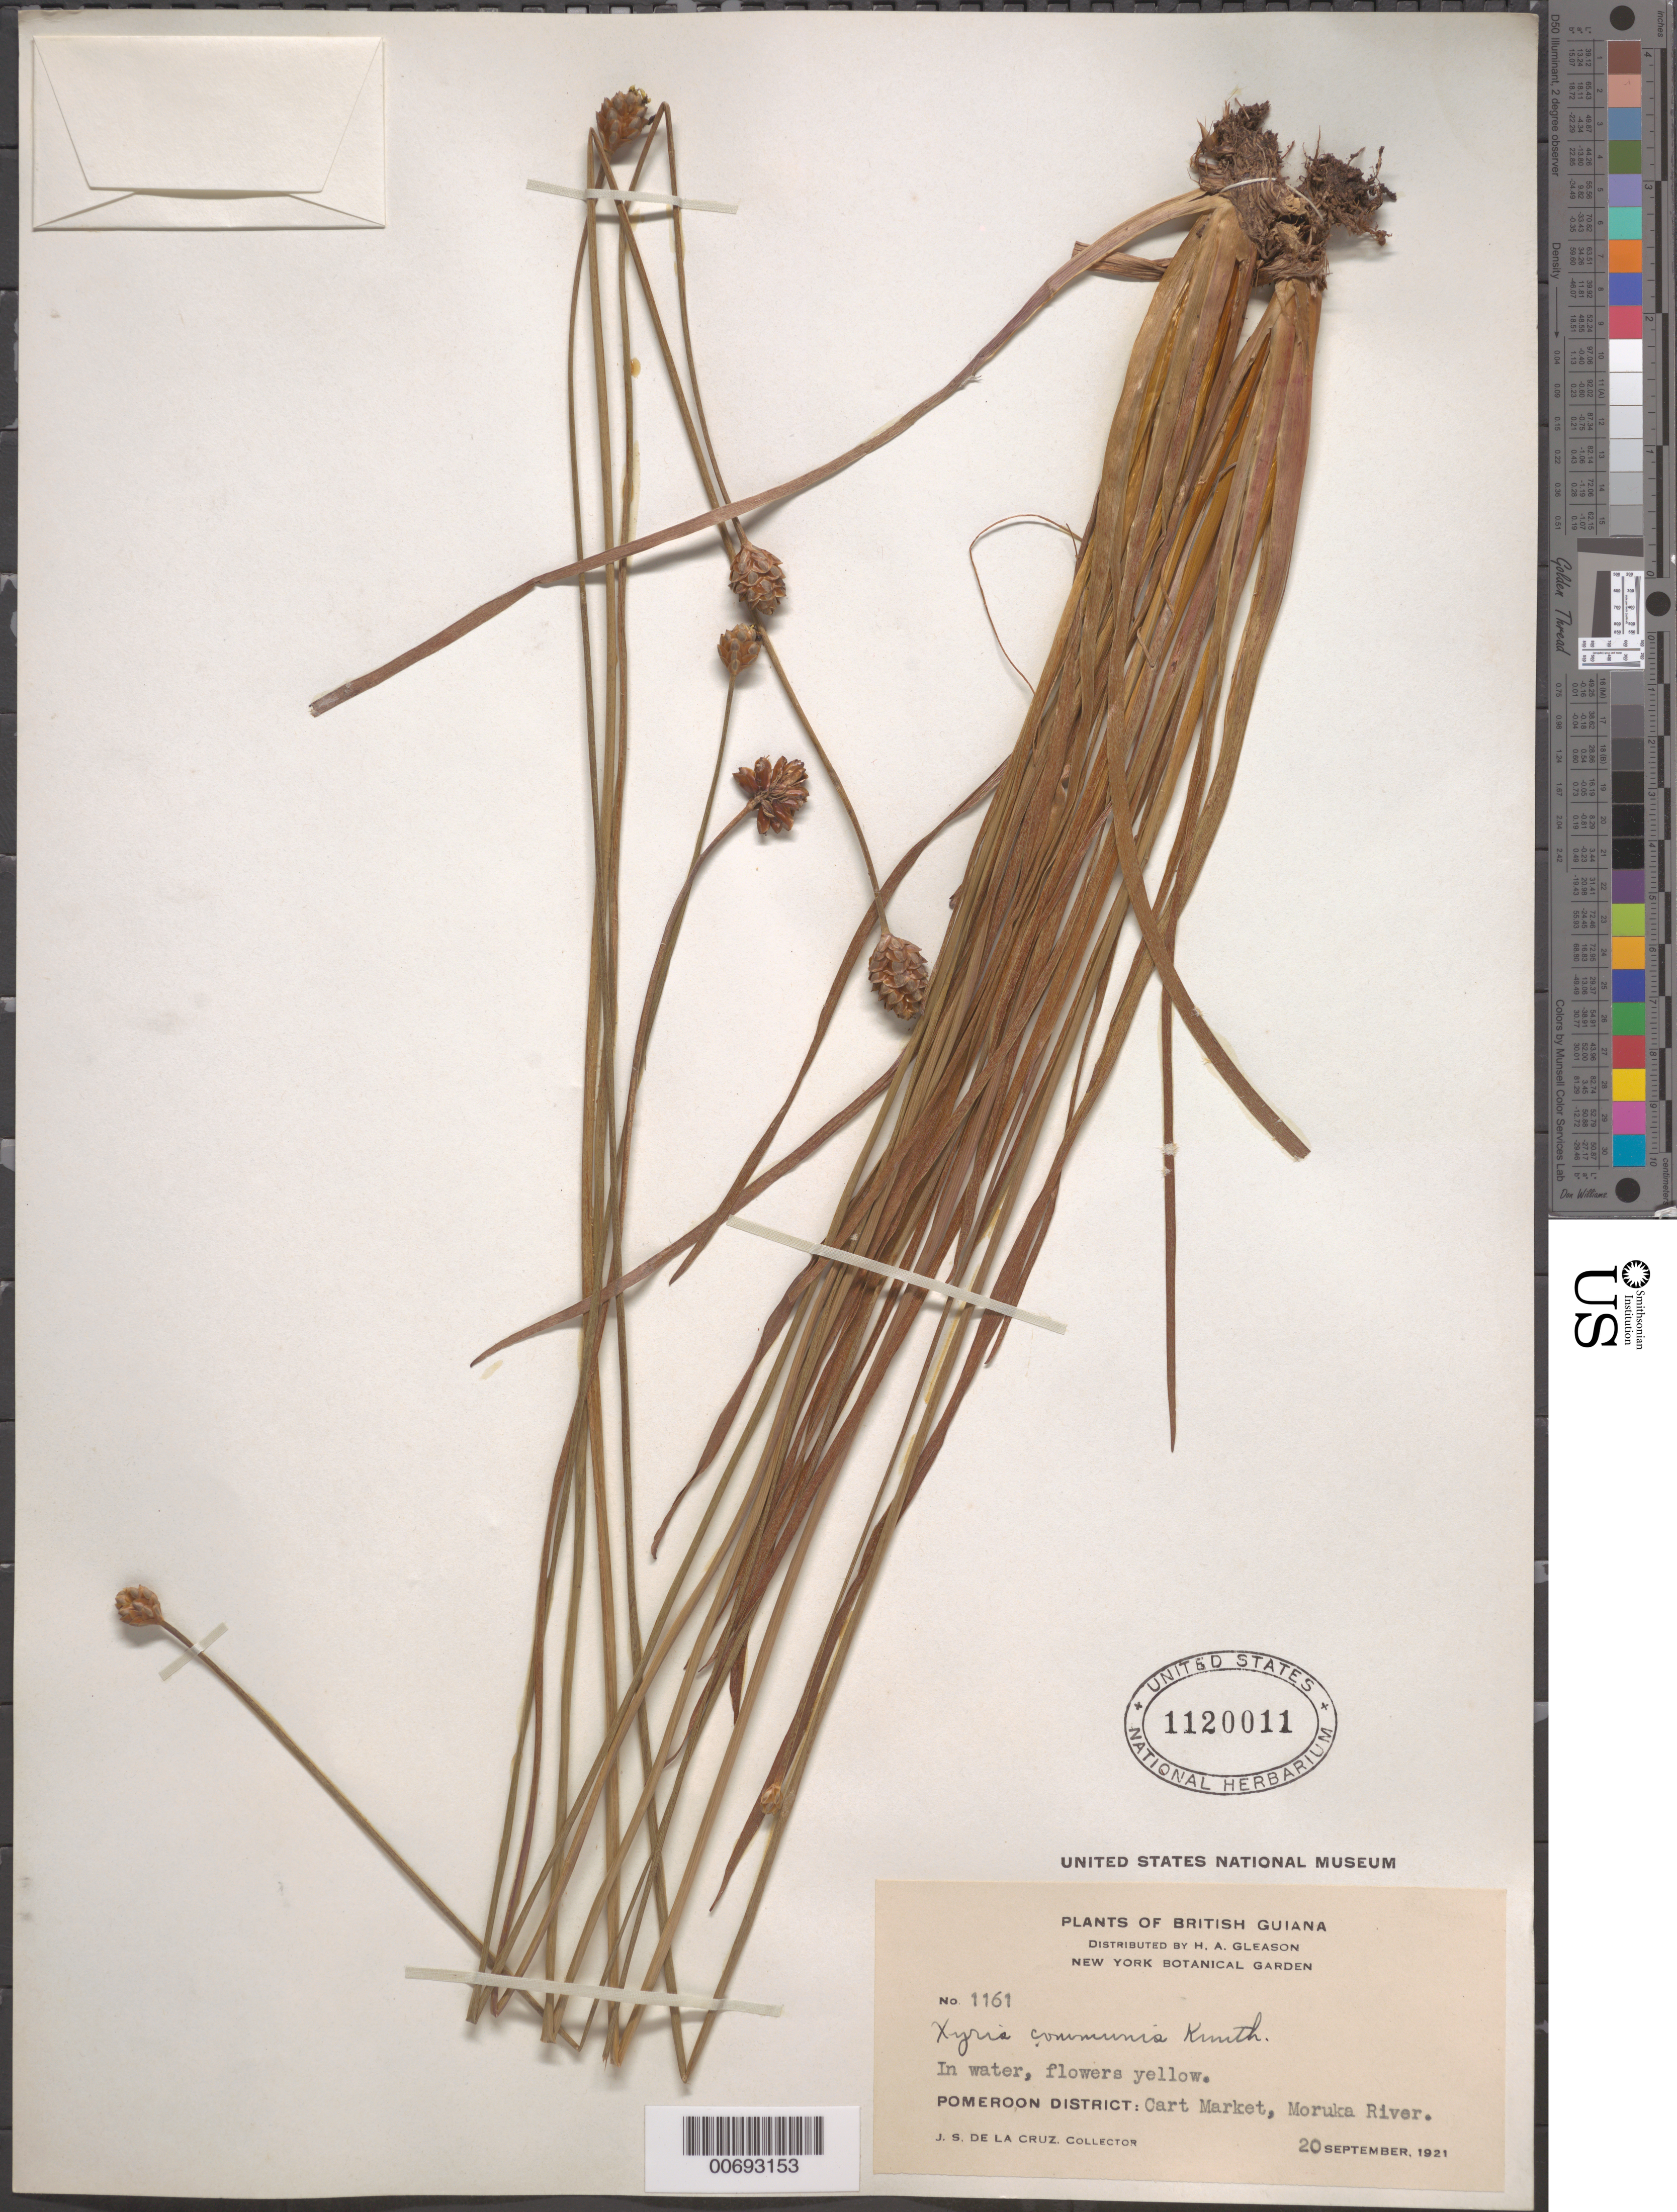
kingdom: Plantae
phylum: Tracheophyta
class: Liliopsida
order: Poales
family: Xyridaceae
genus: Xyris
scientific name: Xyris communis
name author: Kunth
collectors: J. S. de la Cruz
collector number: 1161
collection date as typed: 20-Sep-21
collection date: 1921-09-20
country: Guyana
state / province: Barima-Waini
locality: Cart Market, Moruka R., Pomeroon Dist.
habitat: In water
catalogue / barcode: US 1120011